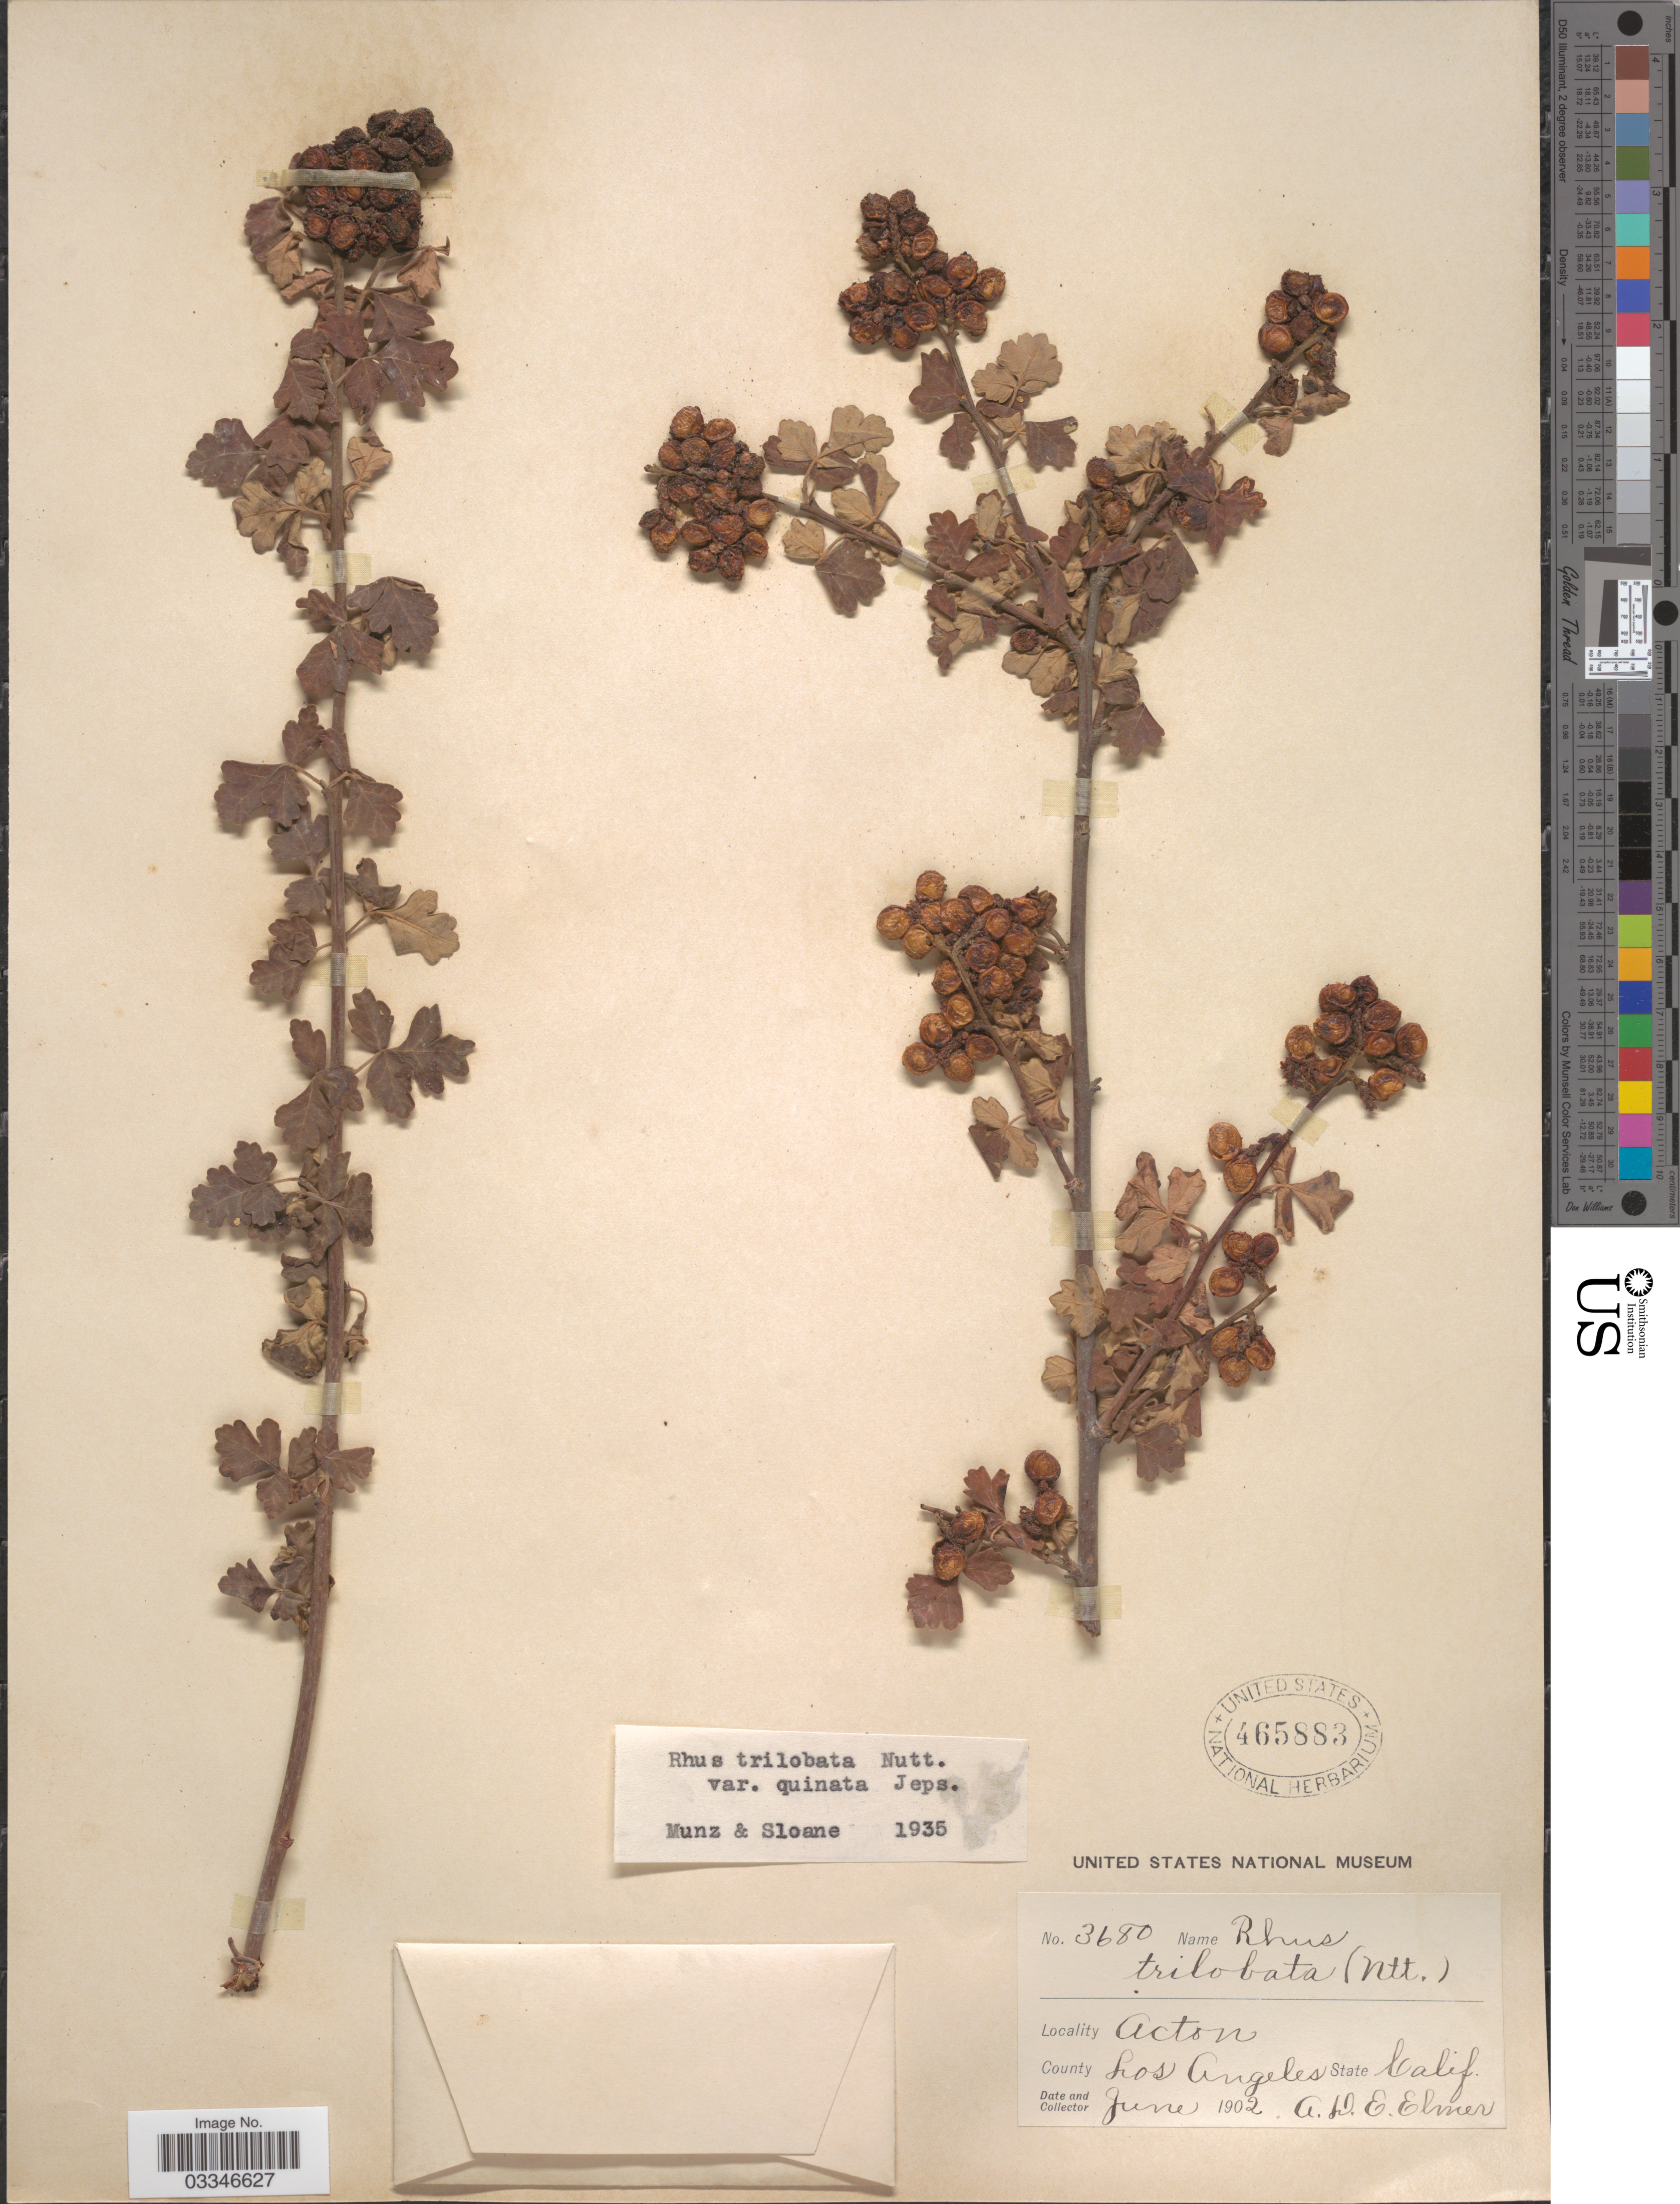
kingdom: Plantae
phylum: Tracheophyta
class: Magnoliopsida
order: Sapindales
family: Anacardiaceae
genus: Rhus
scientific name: Rhus trilobata var. quinata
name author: Jeps.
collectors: A. D. E. Elmer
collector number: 3680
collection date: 1902-06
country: United States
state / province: California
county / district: Los Angeles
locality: Acton. County Los Angeles.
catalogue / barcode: US 465883